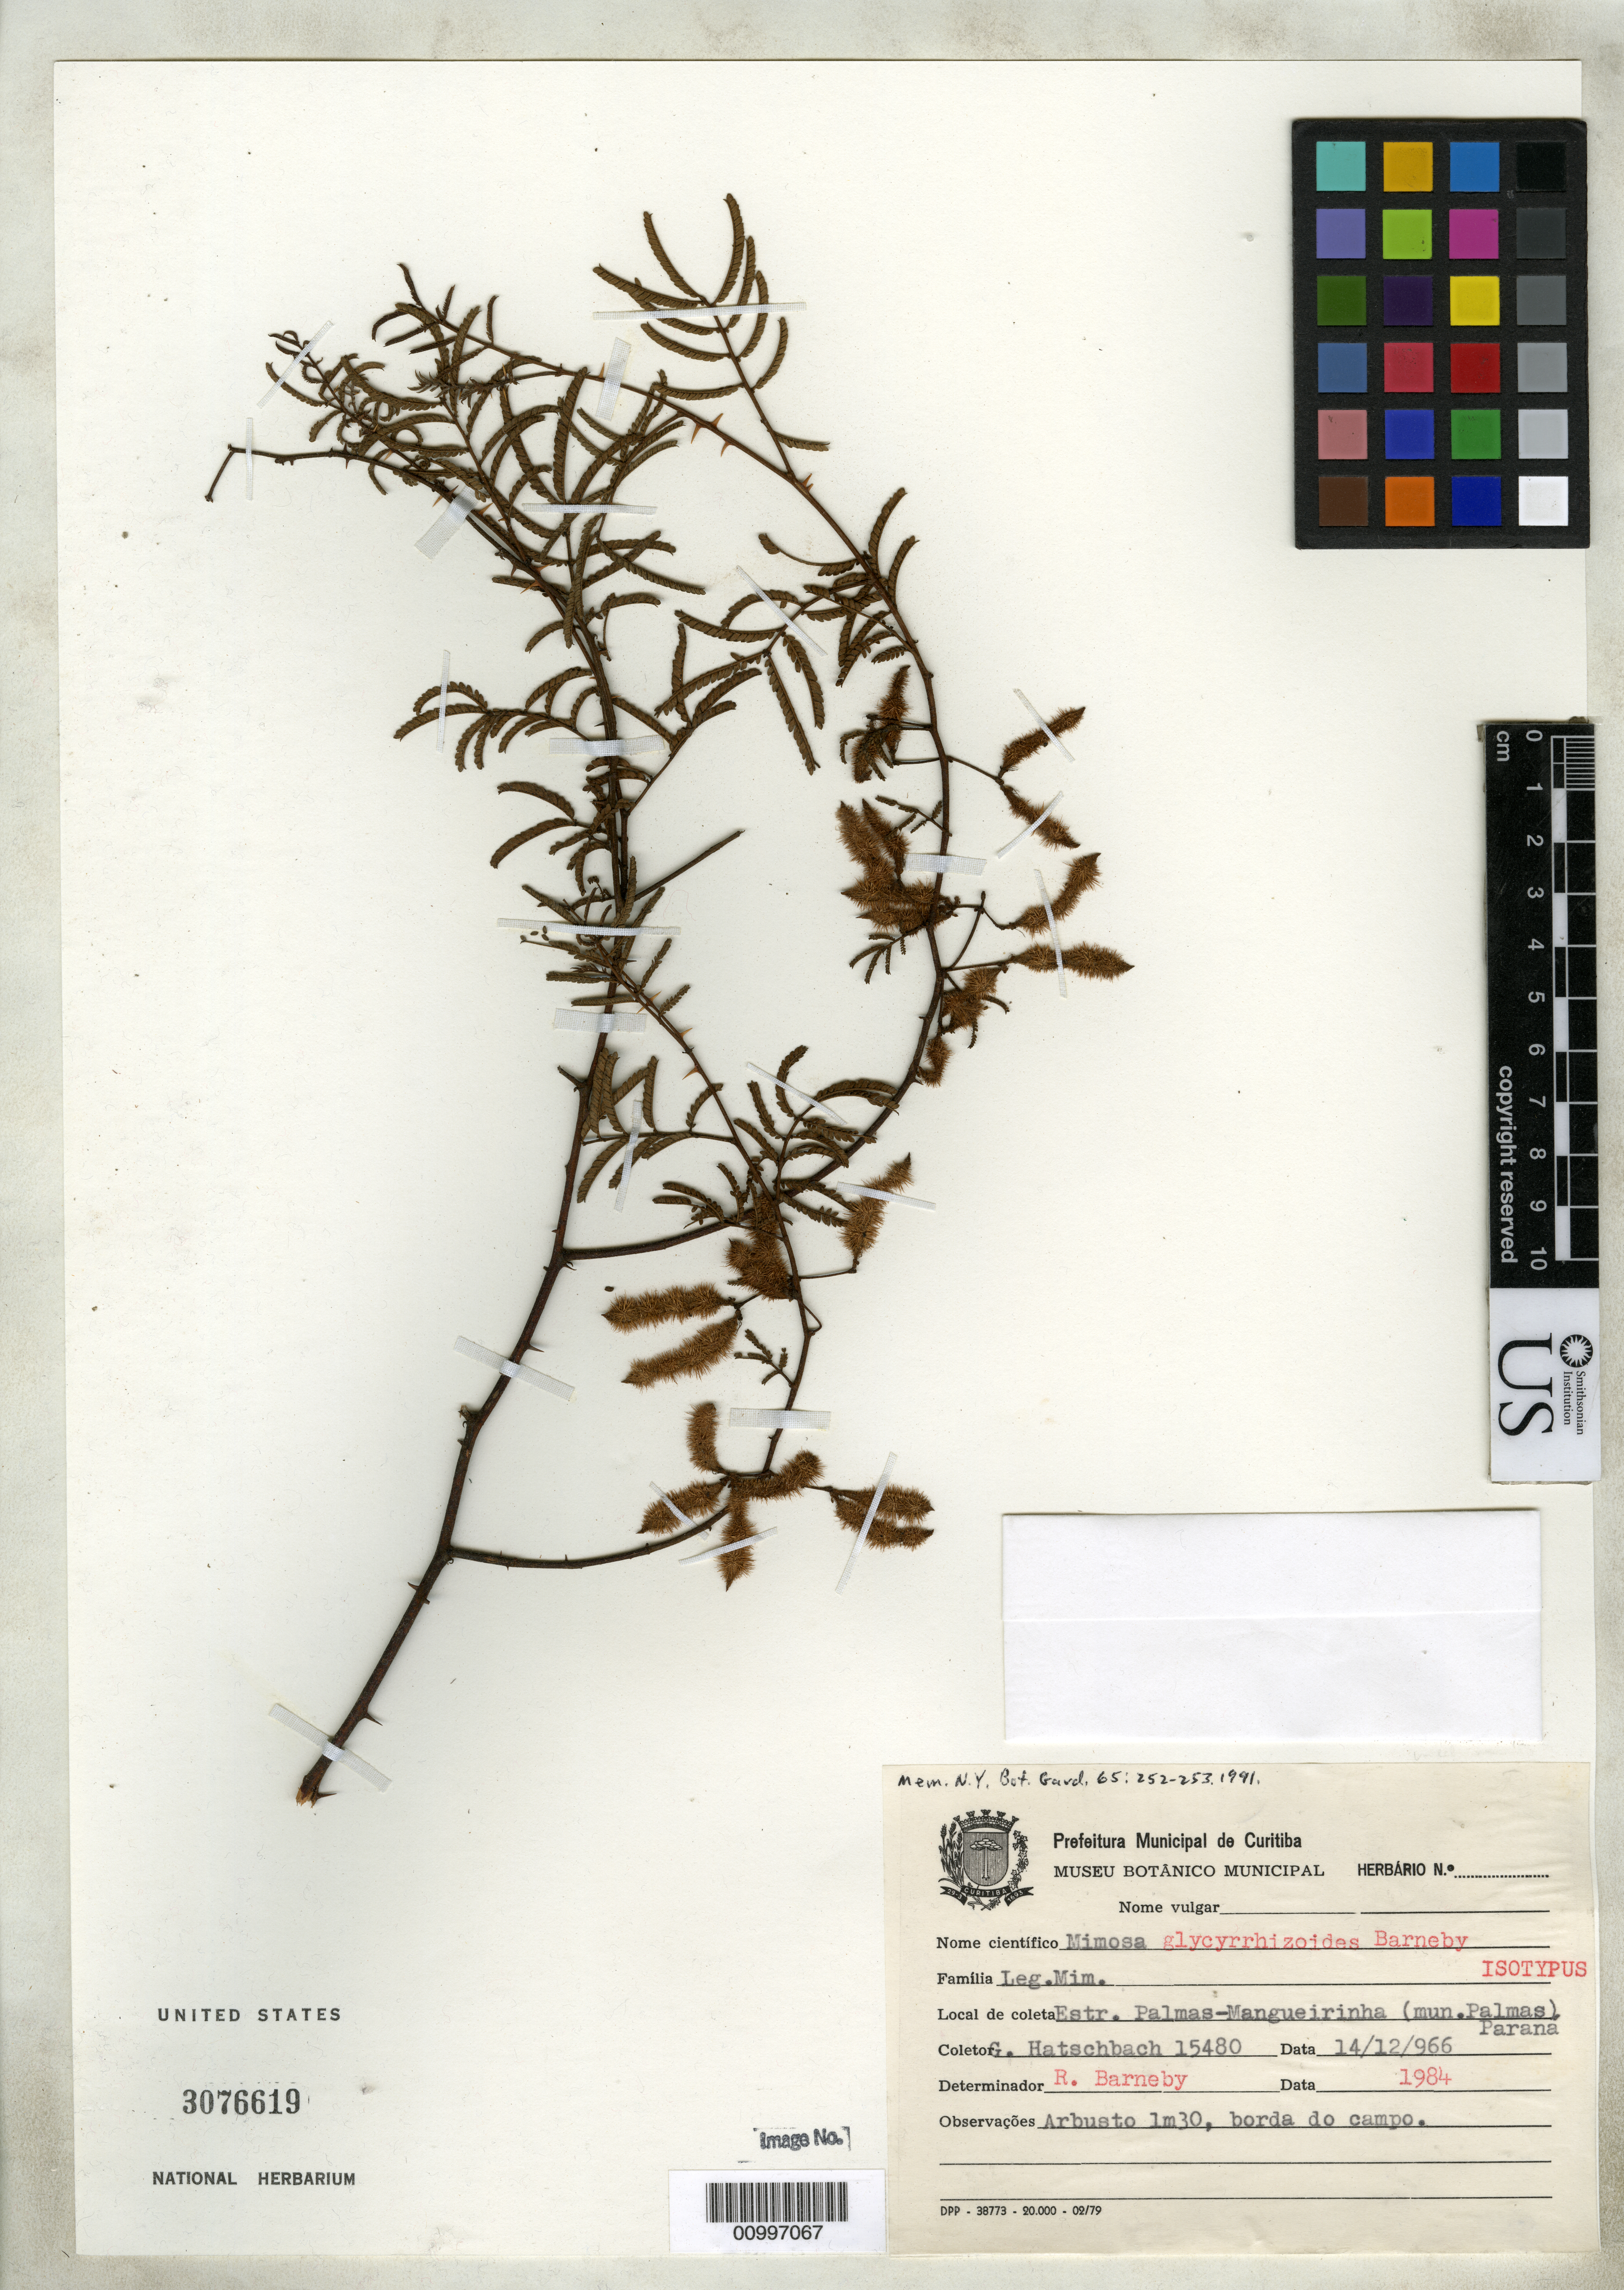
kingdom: Plantae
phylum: Tracheophyta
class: Magnoliopsida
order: Fabales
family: Fabaceae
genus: Mimosa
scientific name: Mimosa glycyrrhizoides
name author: Barneby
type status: Isotype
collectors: G. Hatschbach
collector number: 15480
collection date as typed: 14 Dec 1966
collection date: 1966-12-14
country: Brazil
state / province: Paraná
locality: Estr. Palmas-Mangueirinha (mun. Palmas).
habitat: Borda do campo.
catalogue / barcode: US 3076619